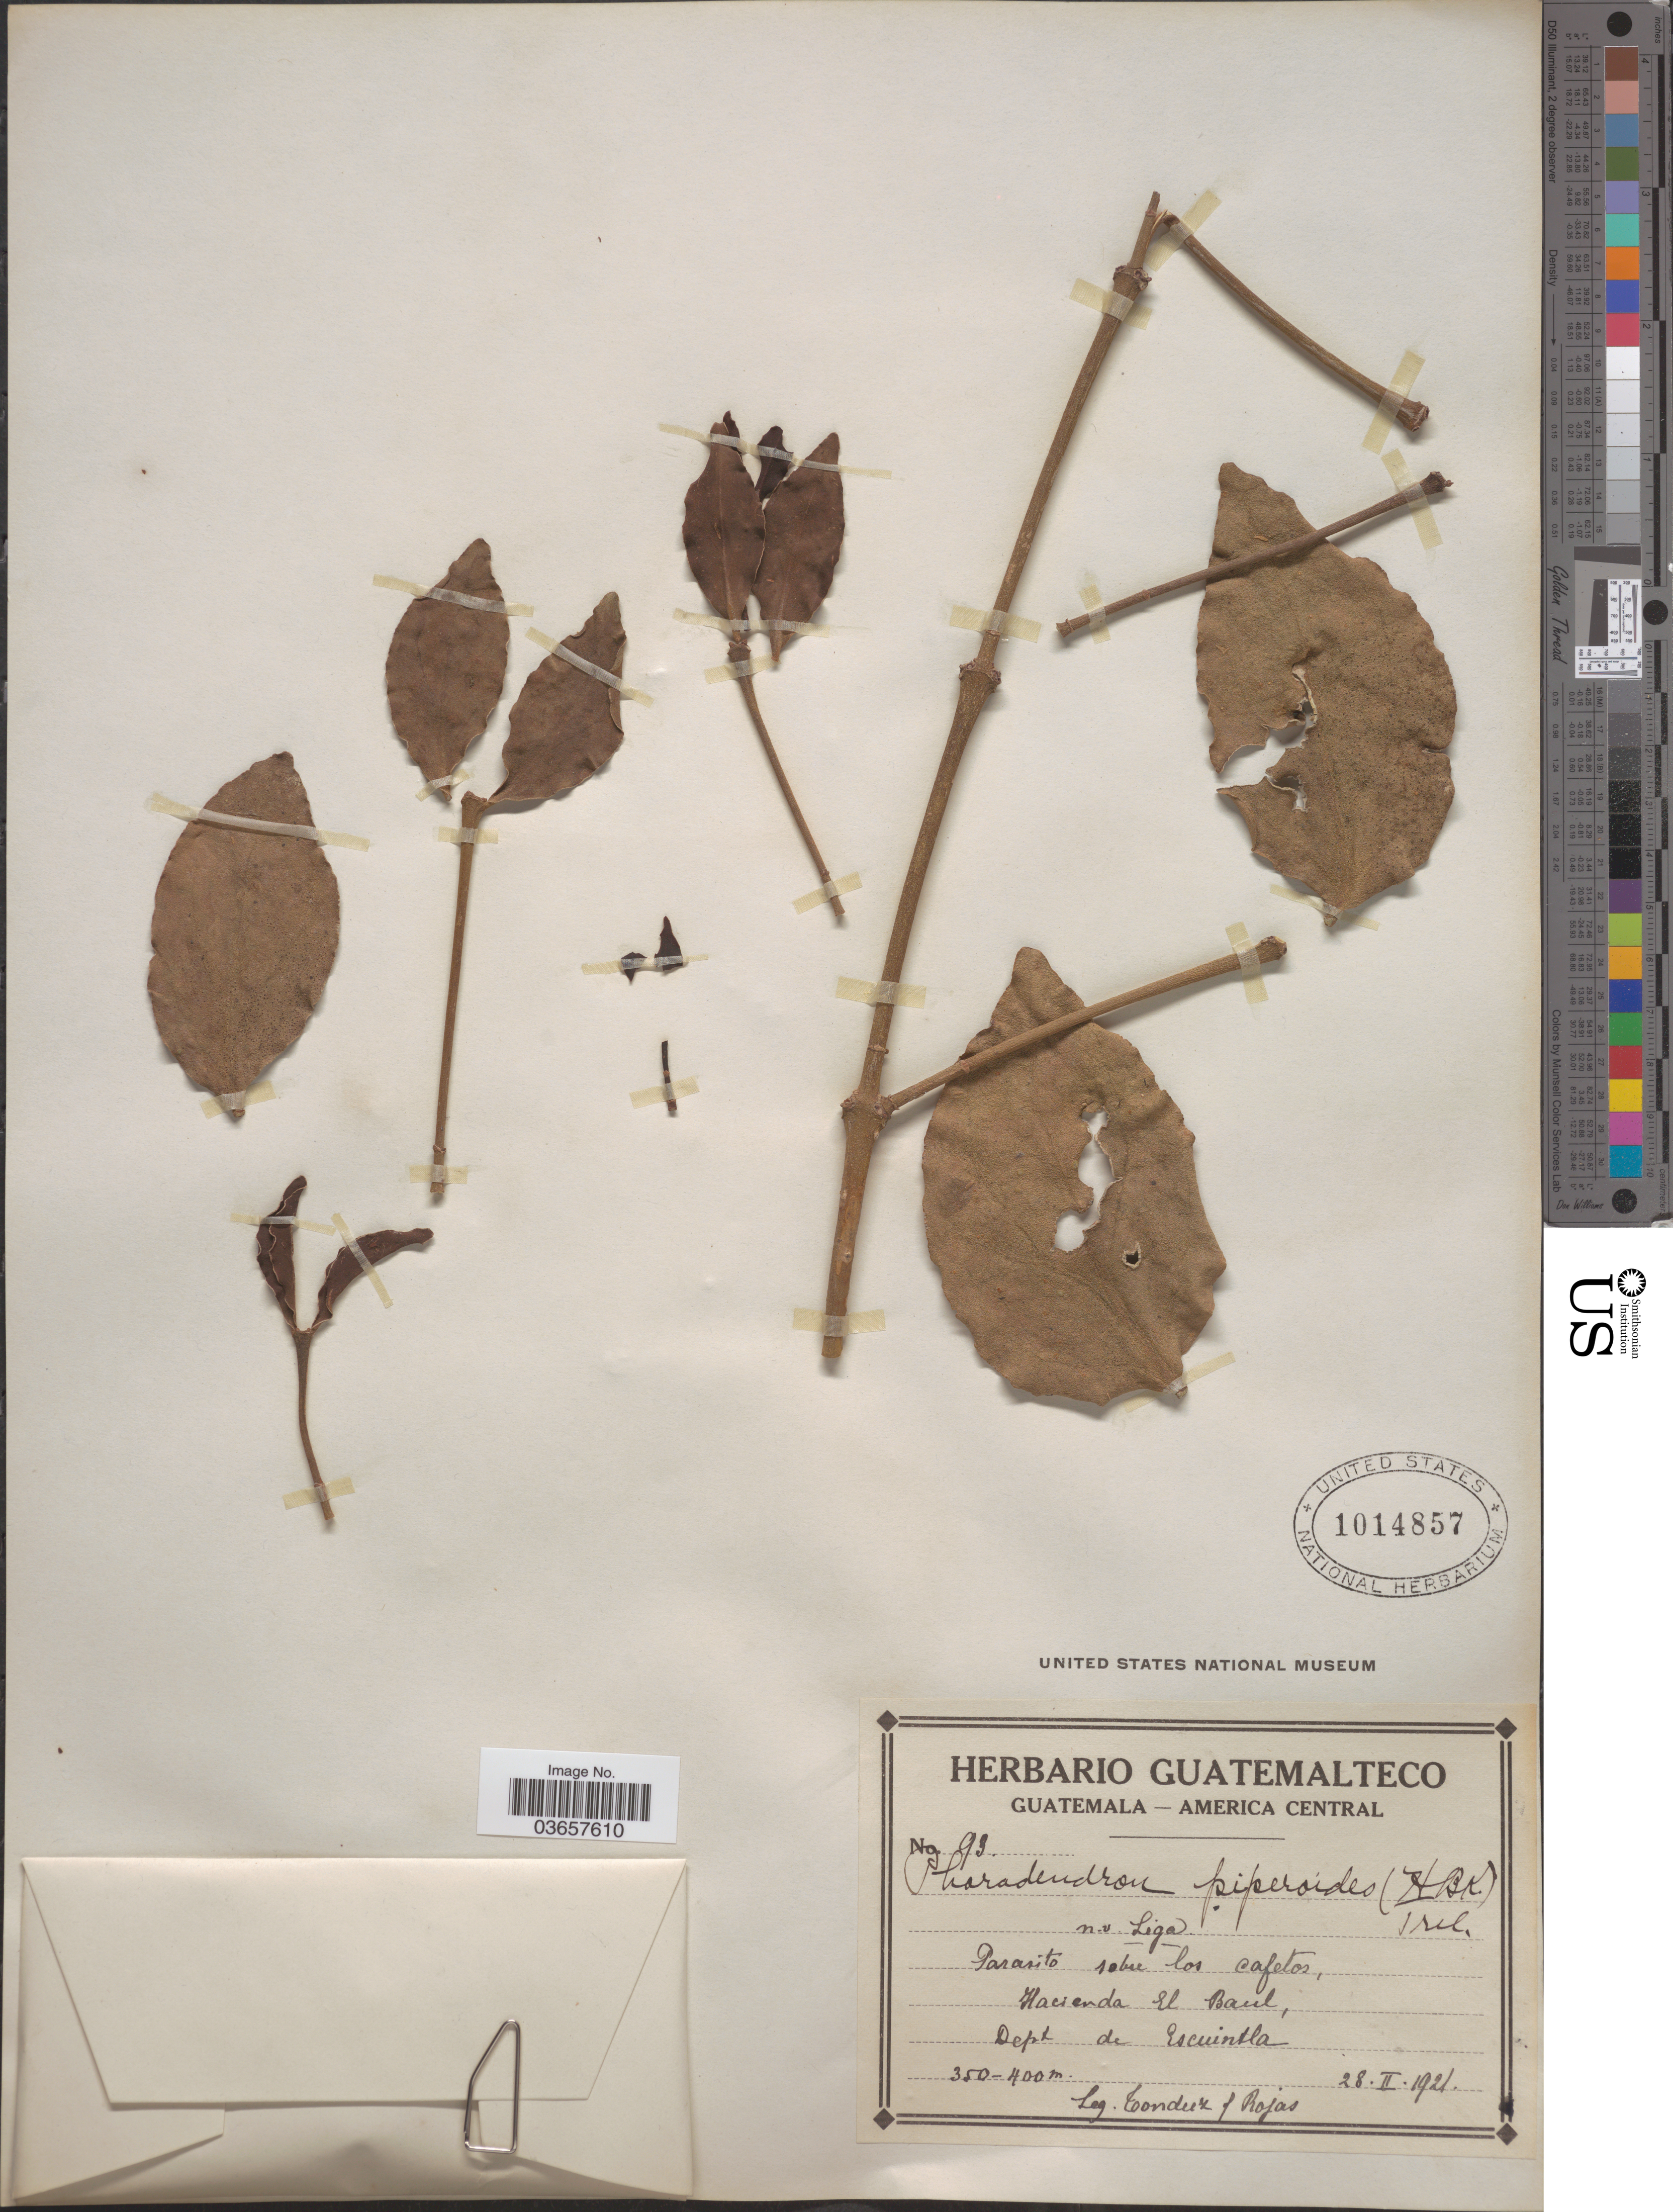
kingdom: Plantae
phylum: Tracheophyta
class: Magnoliopsida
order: Santalales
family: Viscaceae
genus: Phoradendron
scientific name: Phoradendron piperoides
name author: (Kunth) Trel.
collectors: Tonduz & Rojas, --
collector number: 93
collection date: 1921-02-28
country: Guatemala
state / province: Escuintla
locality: Hacienda El Baul, Dept de Escuintla.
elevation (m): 350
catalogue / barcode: US 1014857